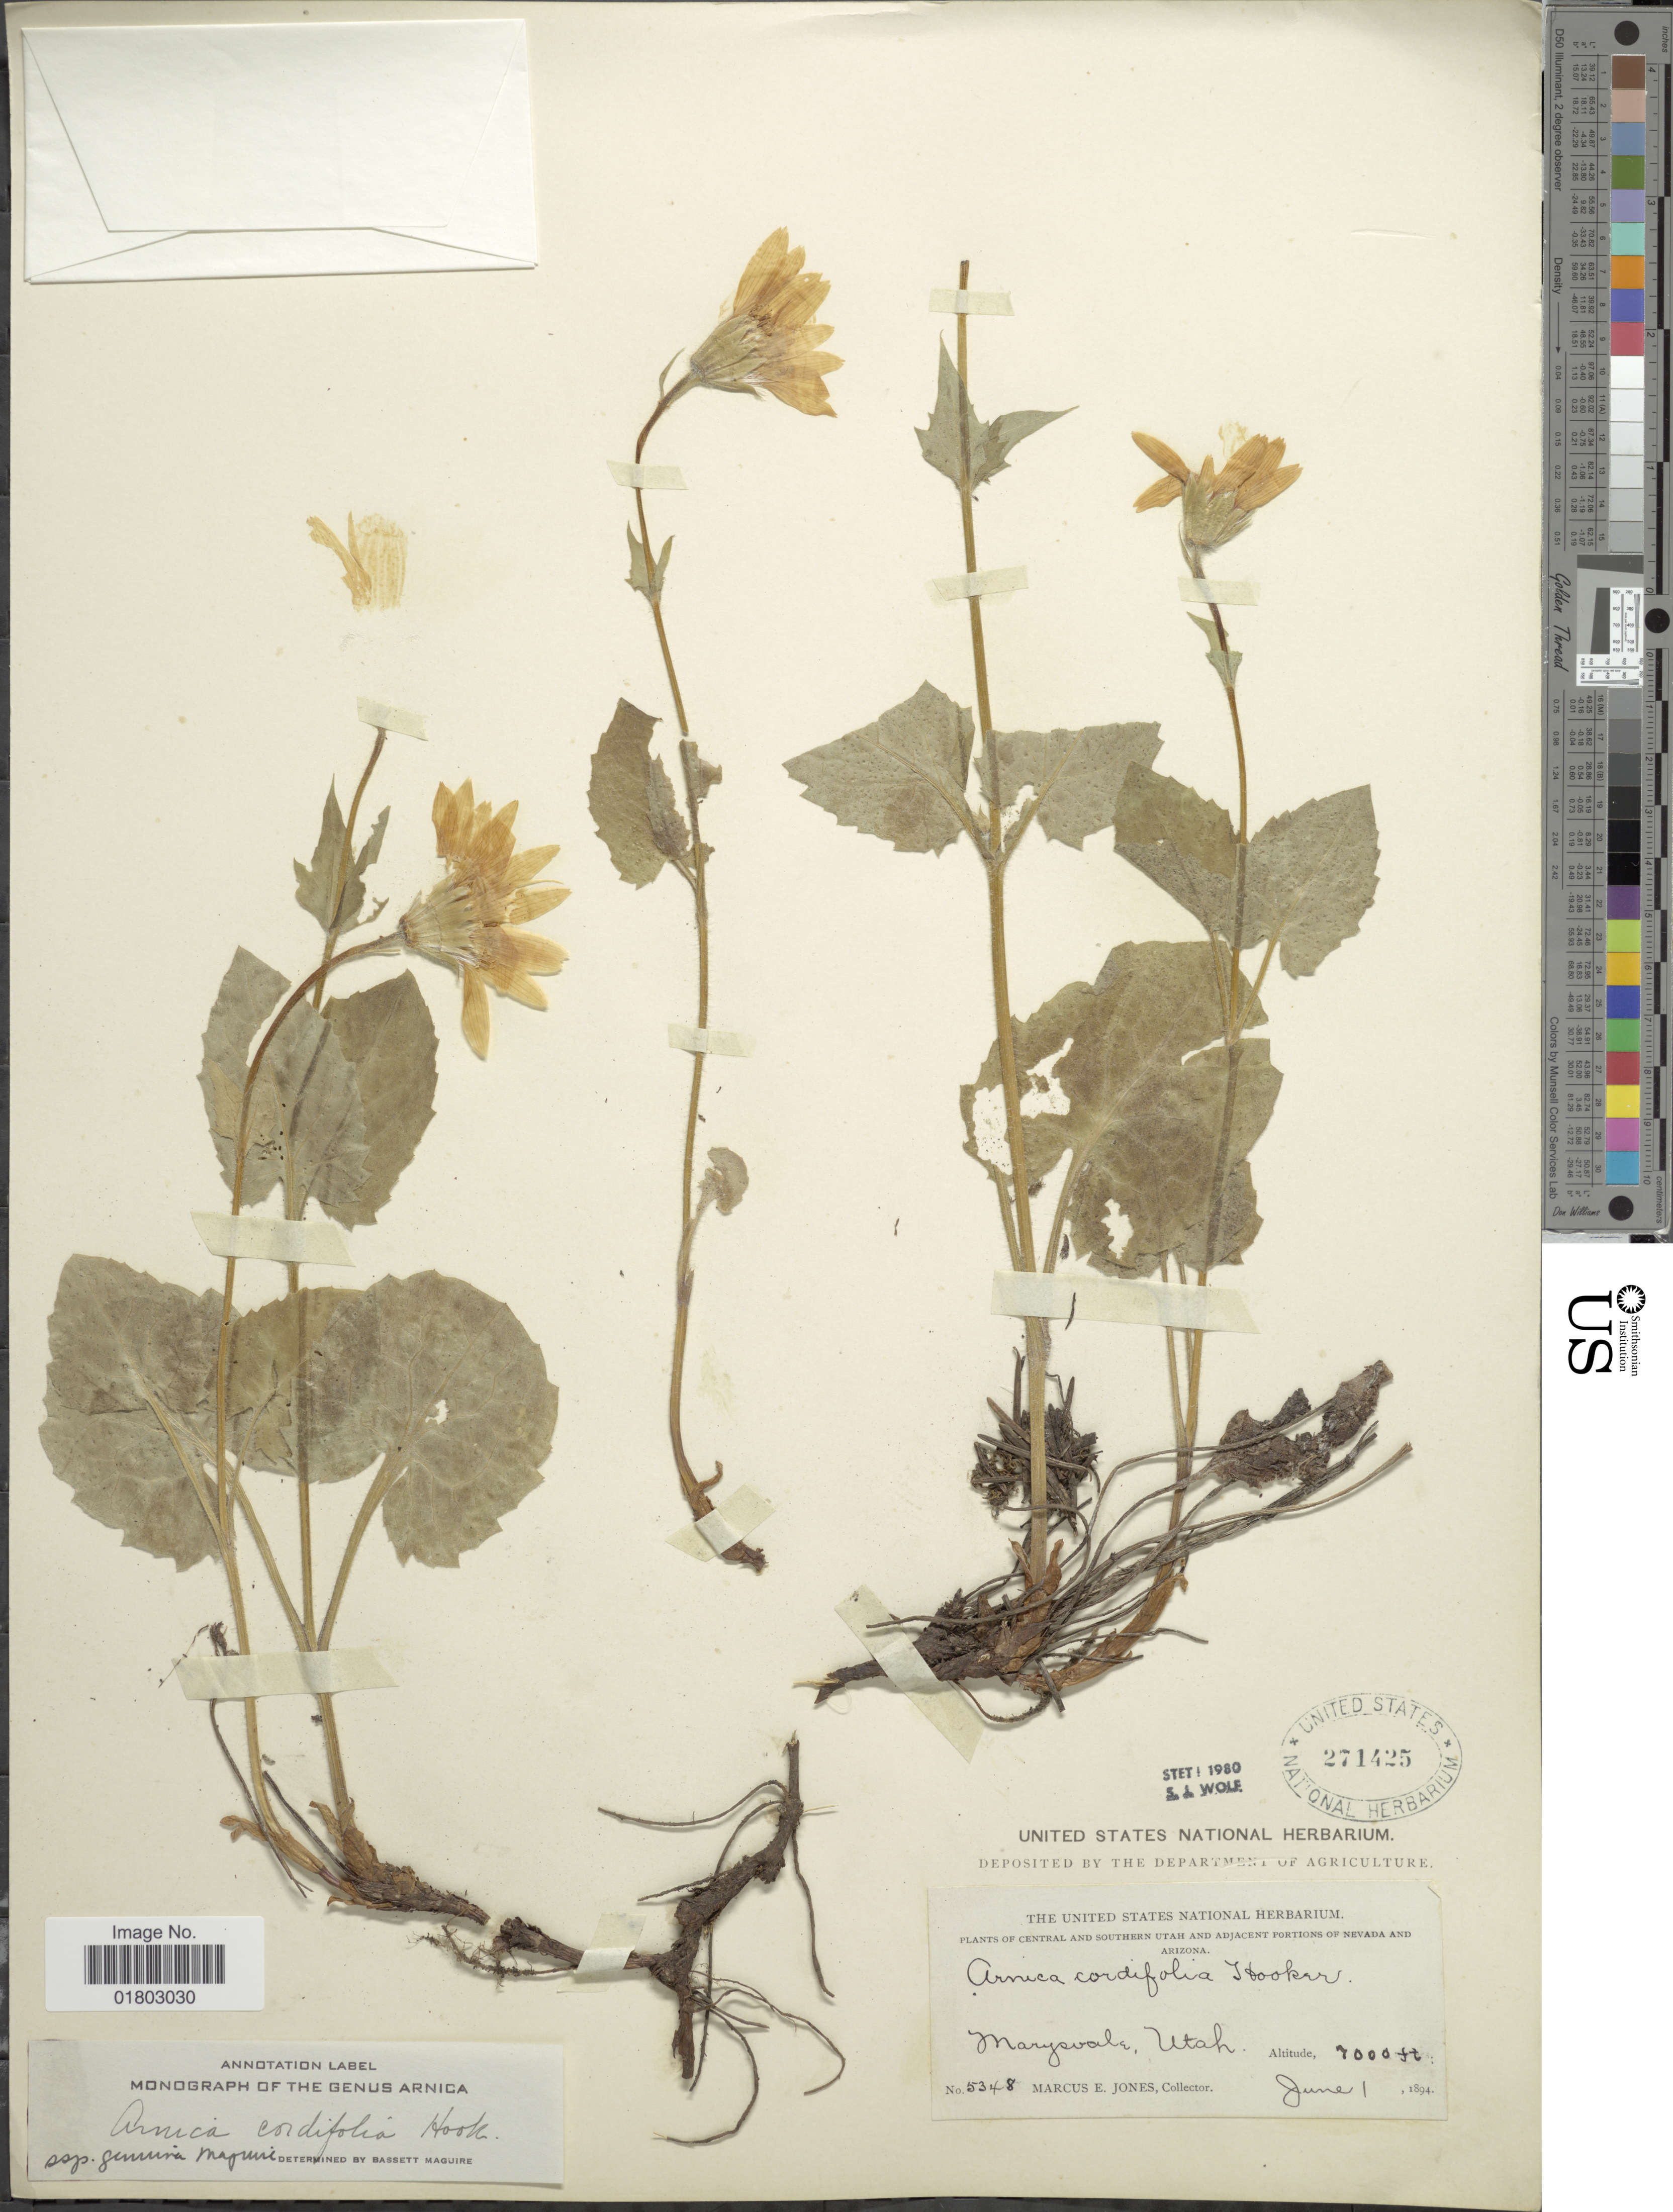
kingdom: Plantae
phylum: Tracheophyta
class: Magnoliopsida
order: Asterales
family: Asteraceae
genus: Arnica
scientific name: Arnica cordifolia subsp. genuina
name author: Maguire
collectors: M. E. Jones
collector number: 5348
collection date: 1894-06-01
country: United States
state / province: Utah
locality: Central and Southern Utah and Adjacent portion of Nevada and Arizona, Marysvale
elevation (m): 2134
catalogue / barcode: US 271425